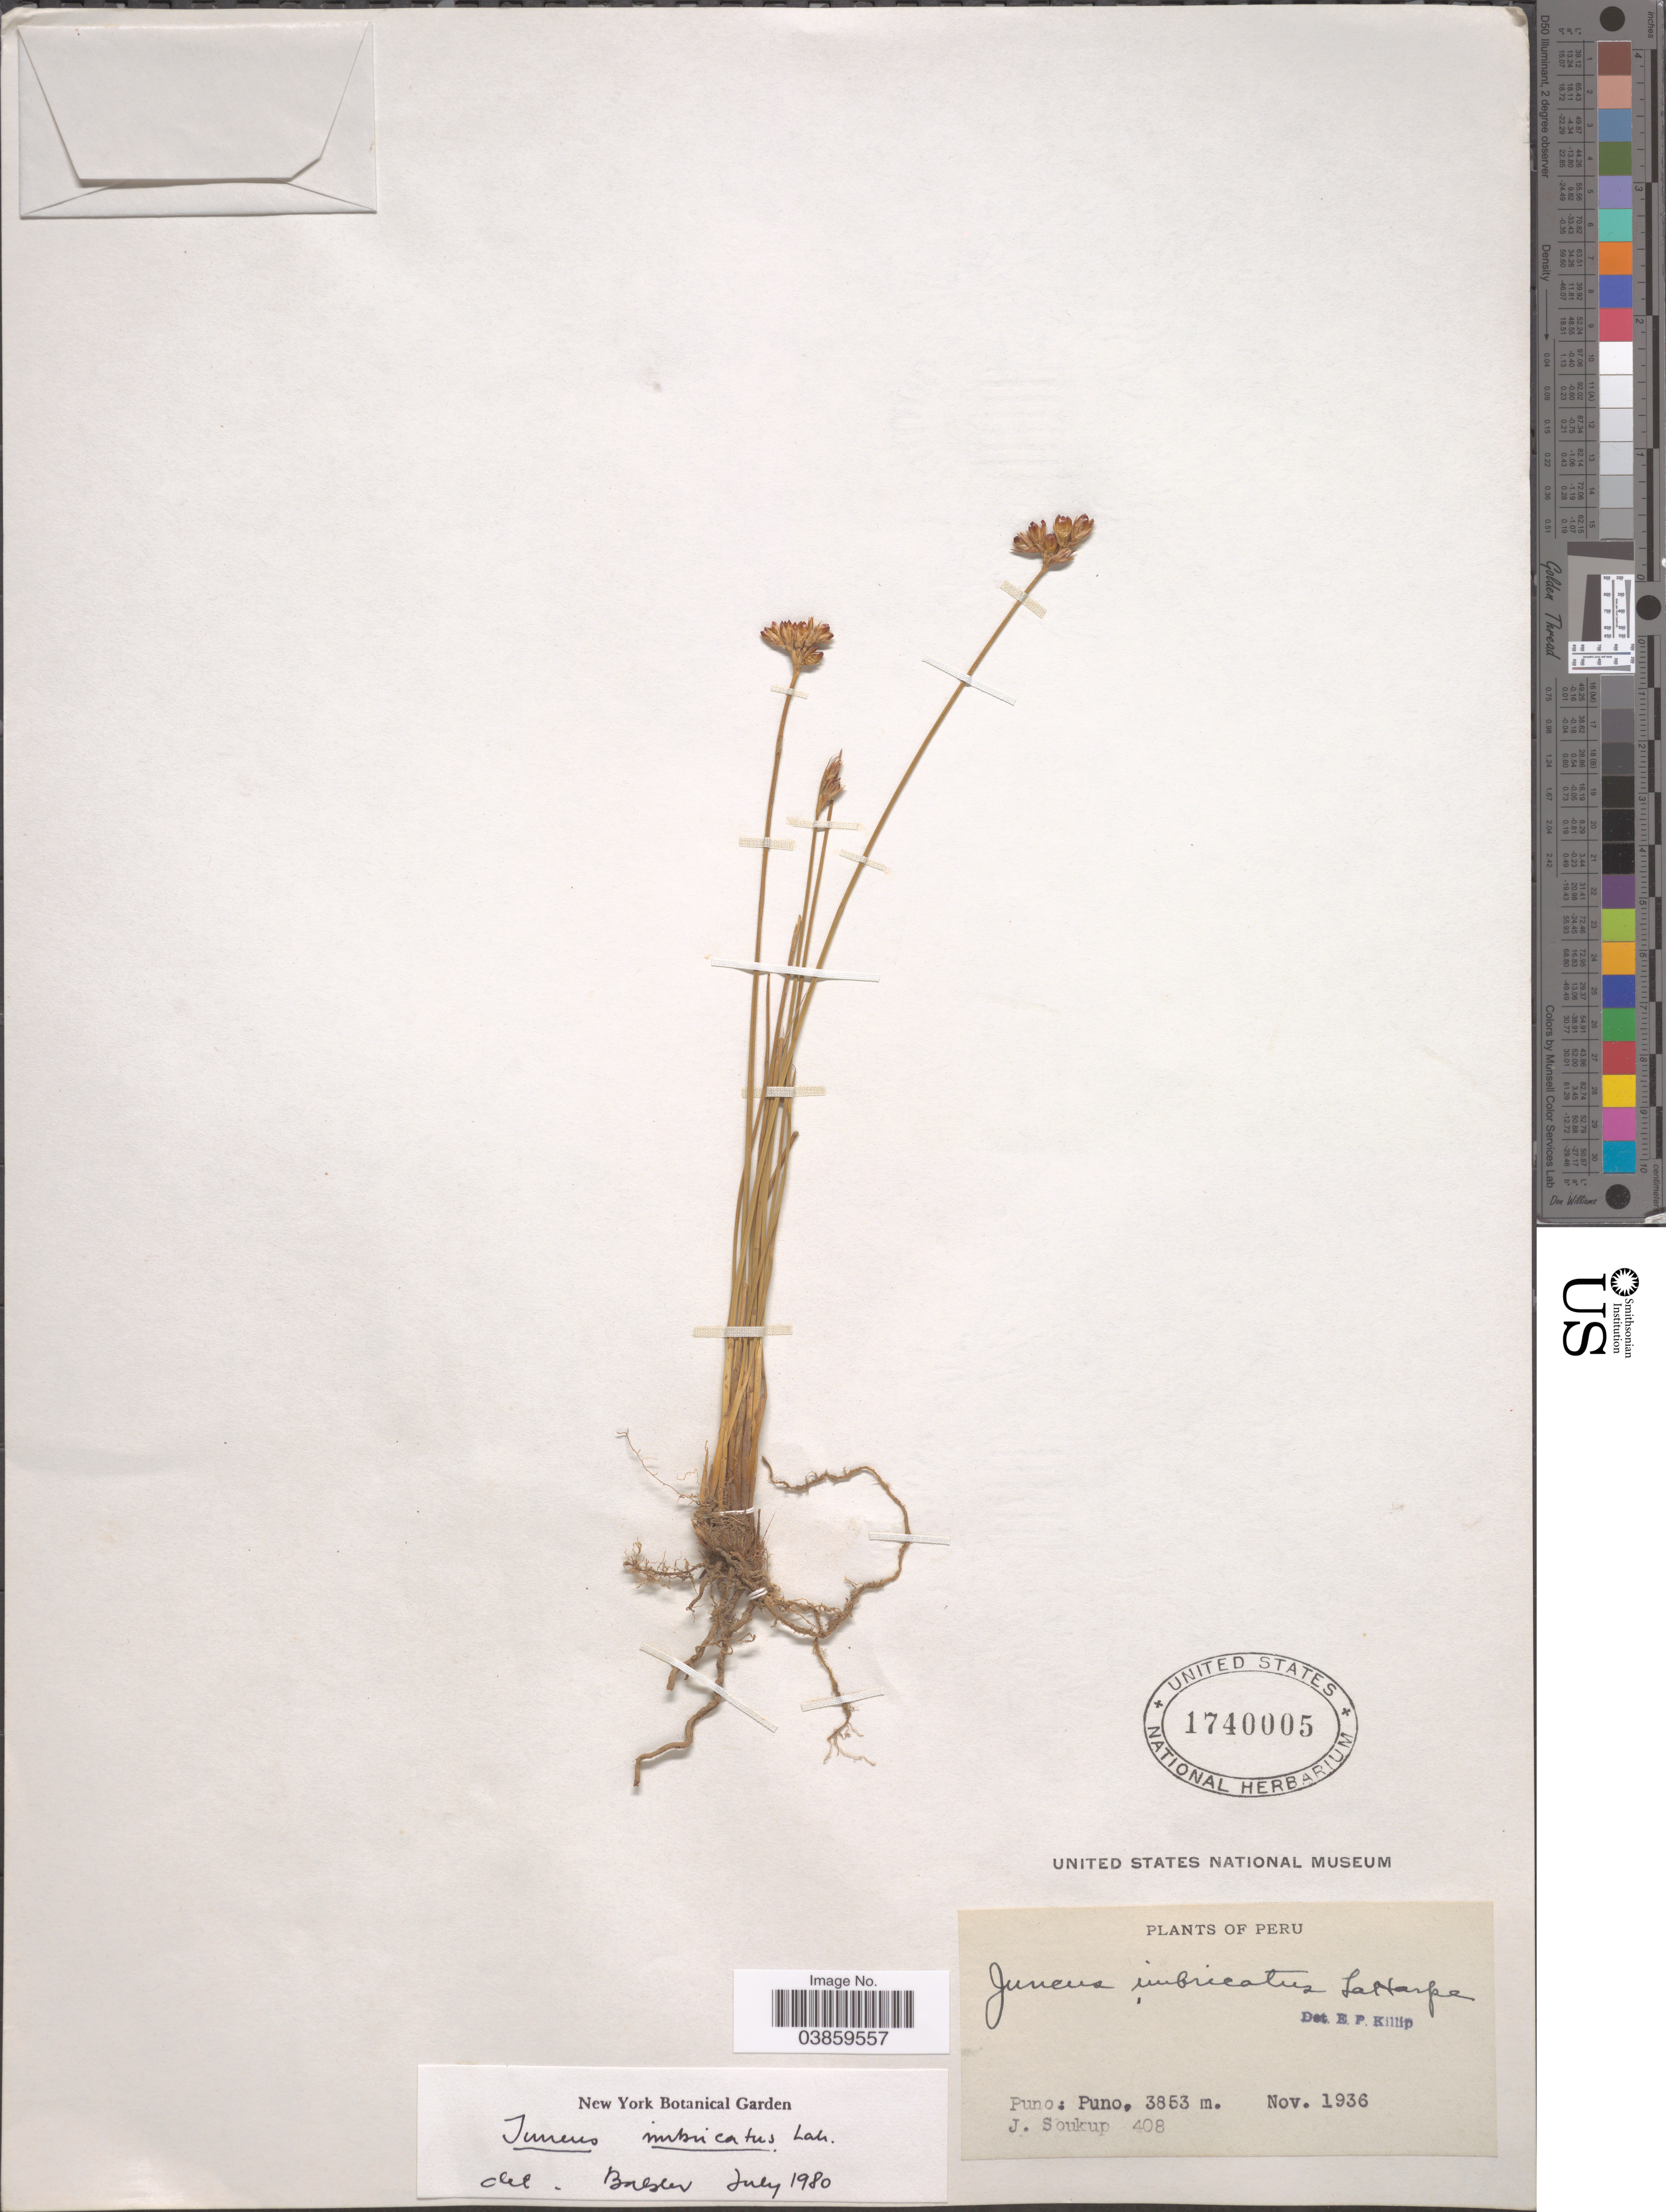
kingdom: Plantae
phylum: Tracheophyta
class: Liliopsida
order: Poales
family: Juncaceae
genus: Juncus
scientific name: Juncus imbricatus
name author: Laharpe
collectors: J. Soukup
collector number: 408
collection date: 1936-11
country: Peru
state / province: Puno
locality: Puno.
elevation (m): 3853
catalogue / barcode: US 1740005